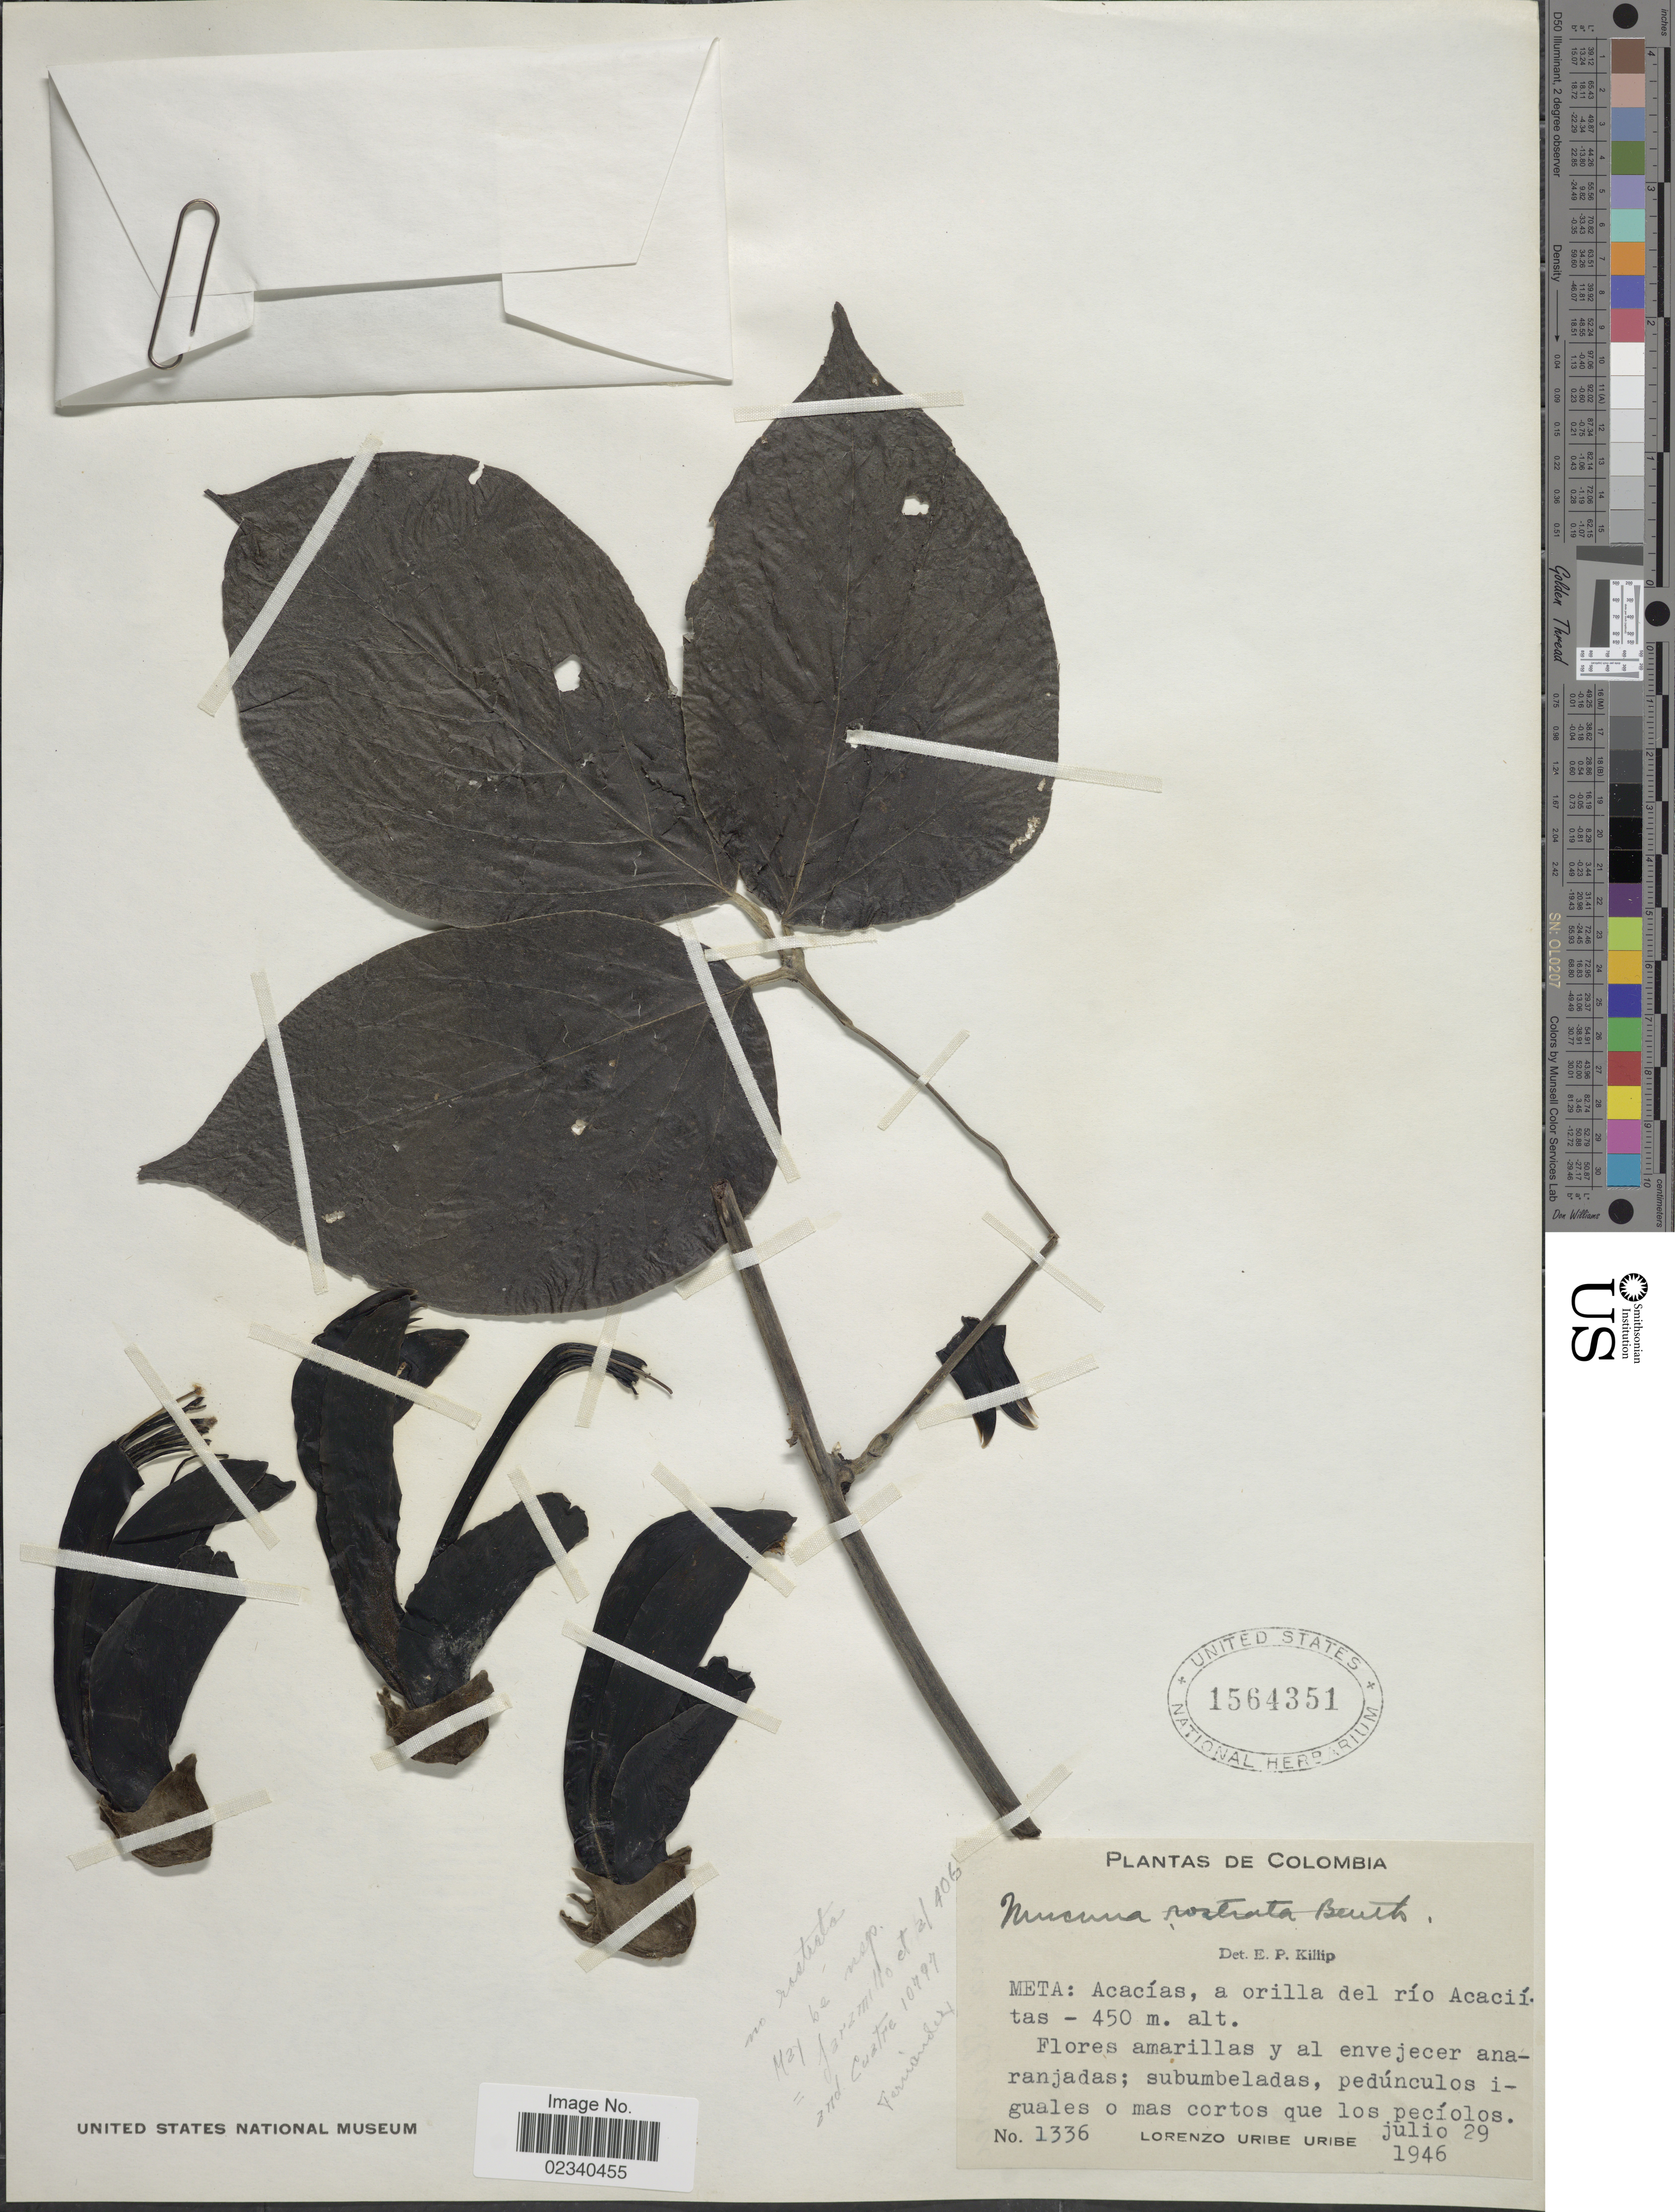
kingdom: Plantae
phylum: Tracheophyta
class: Magnoliopsida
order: Fabales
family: Fabaceae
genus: Mucuna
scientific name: Mucuna sp.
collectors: L. Uribe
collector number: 1336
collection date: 1946-07-29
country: Colombia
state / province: Meta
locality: Acacías, a orilla del río Acaciitas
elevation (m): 450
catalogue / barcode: US 1564351